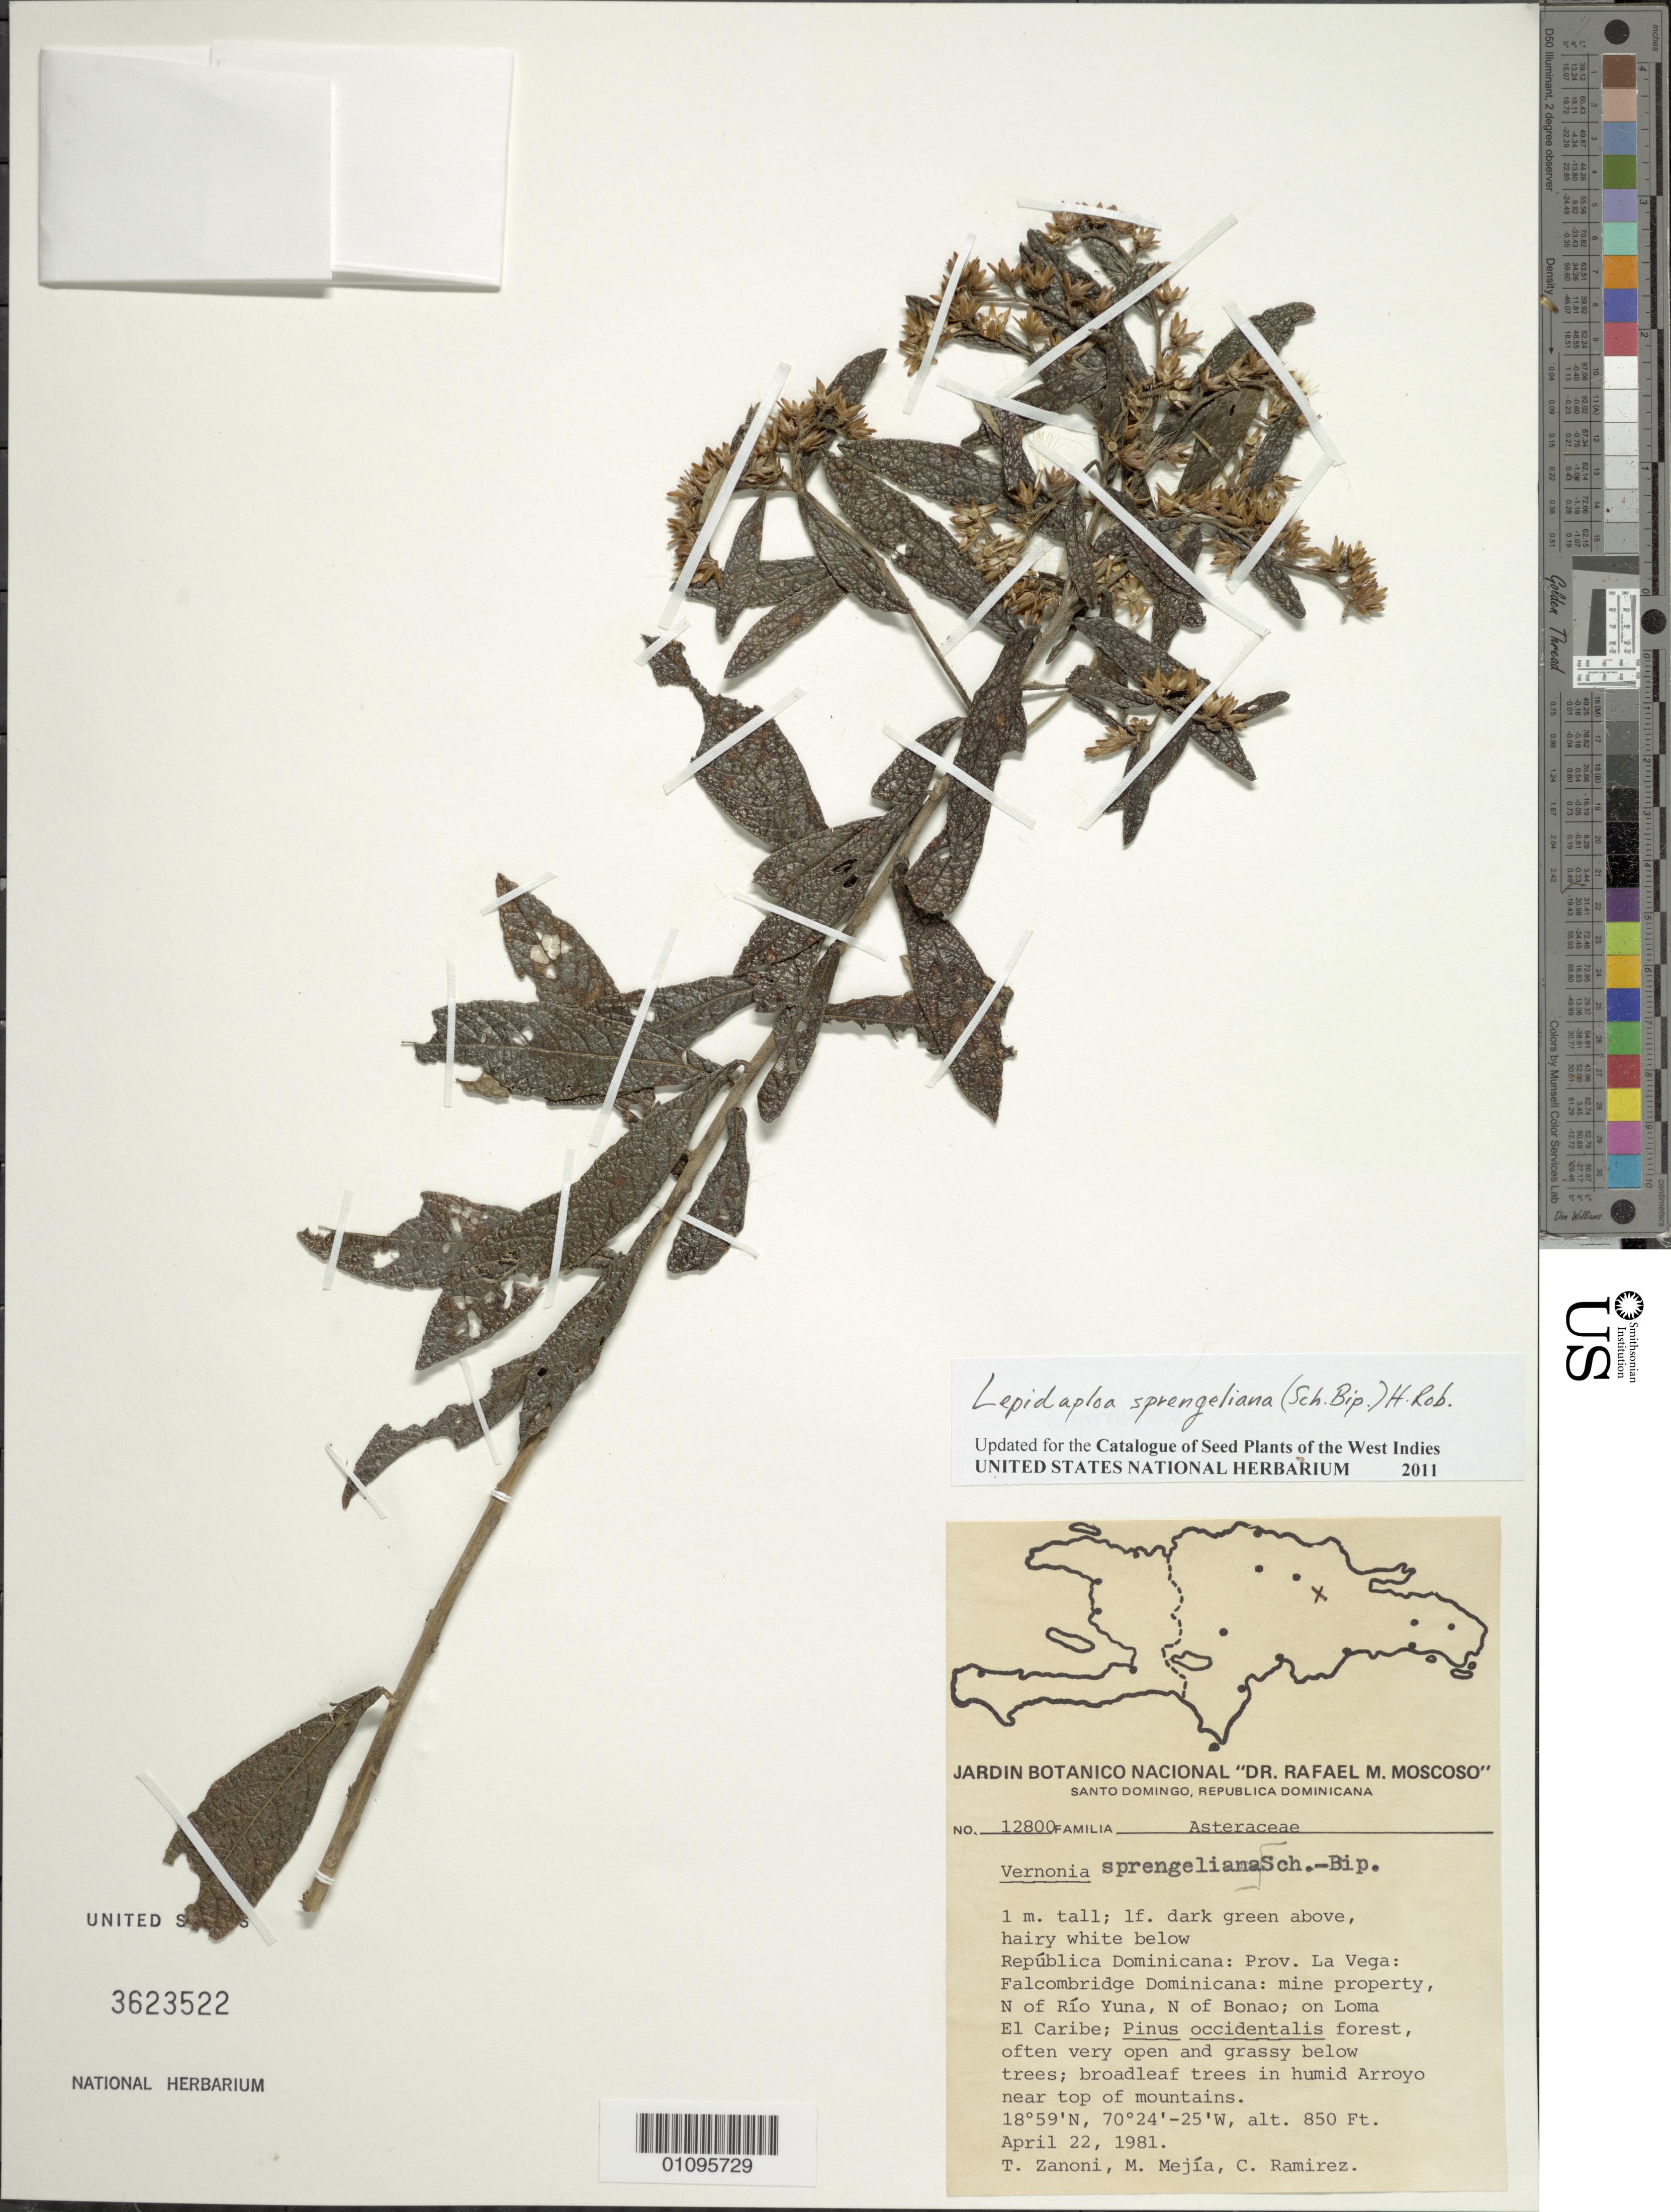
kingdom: Plantae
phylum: Tracheophyta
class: Magnoliopsida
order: Asterales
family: Asteraceae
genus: Lepidaploa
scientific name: Lepidaploa sprengeliana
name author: (Sch. Bip.) H. Rob.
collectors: T. A. Zanoni, M. Mejia & C. Ramirez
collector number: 12800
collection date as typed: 22 Apr 1981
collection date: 1981-04-22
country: Dominican Republic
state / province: La Vega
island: Hispaniola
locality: Falcombridge Dominicana, mine property, N of Río Yuna, N of Bonao, on Loma El Caribe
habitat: Pinus occidentalis forest, often very open and grassy below trees; broadleaf trees in humid Arroyo near top of mountains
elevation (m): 259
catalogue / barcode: US 3623522